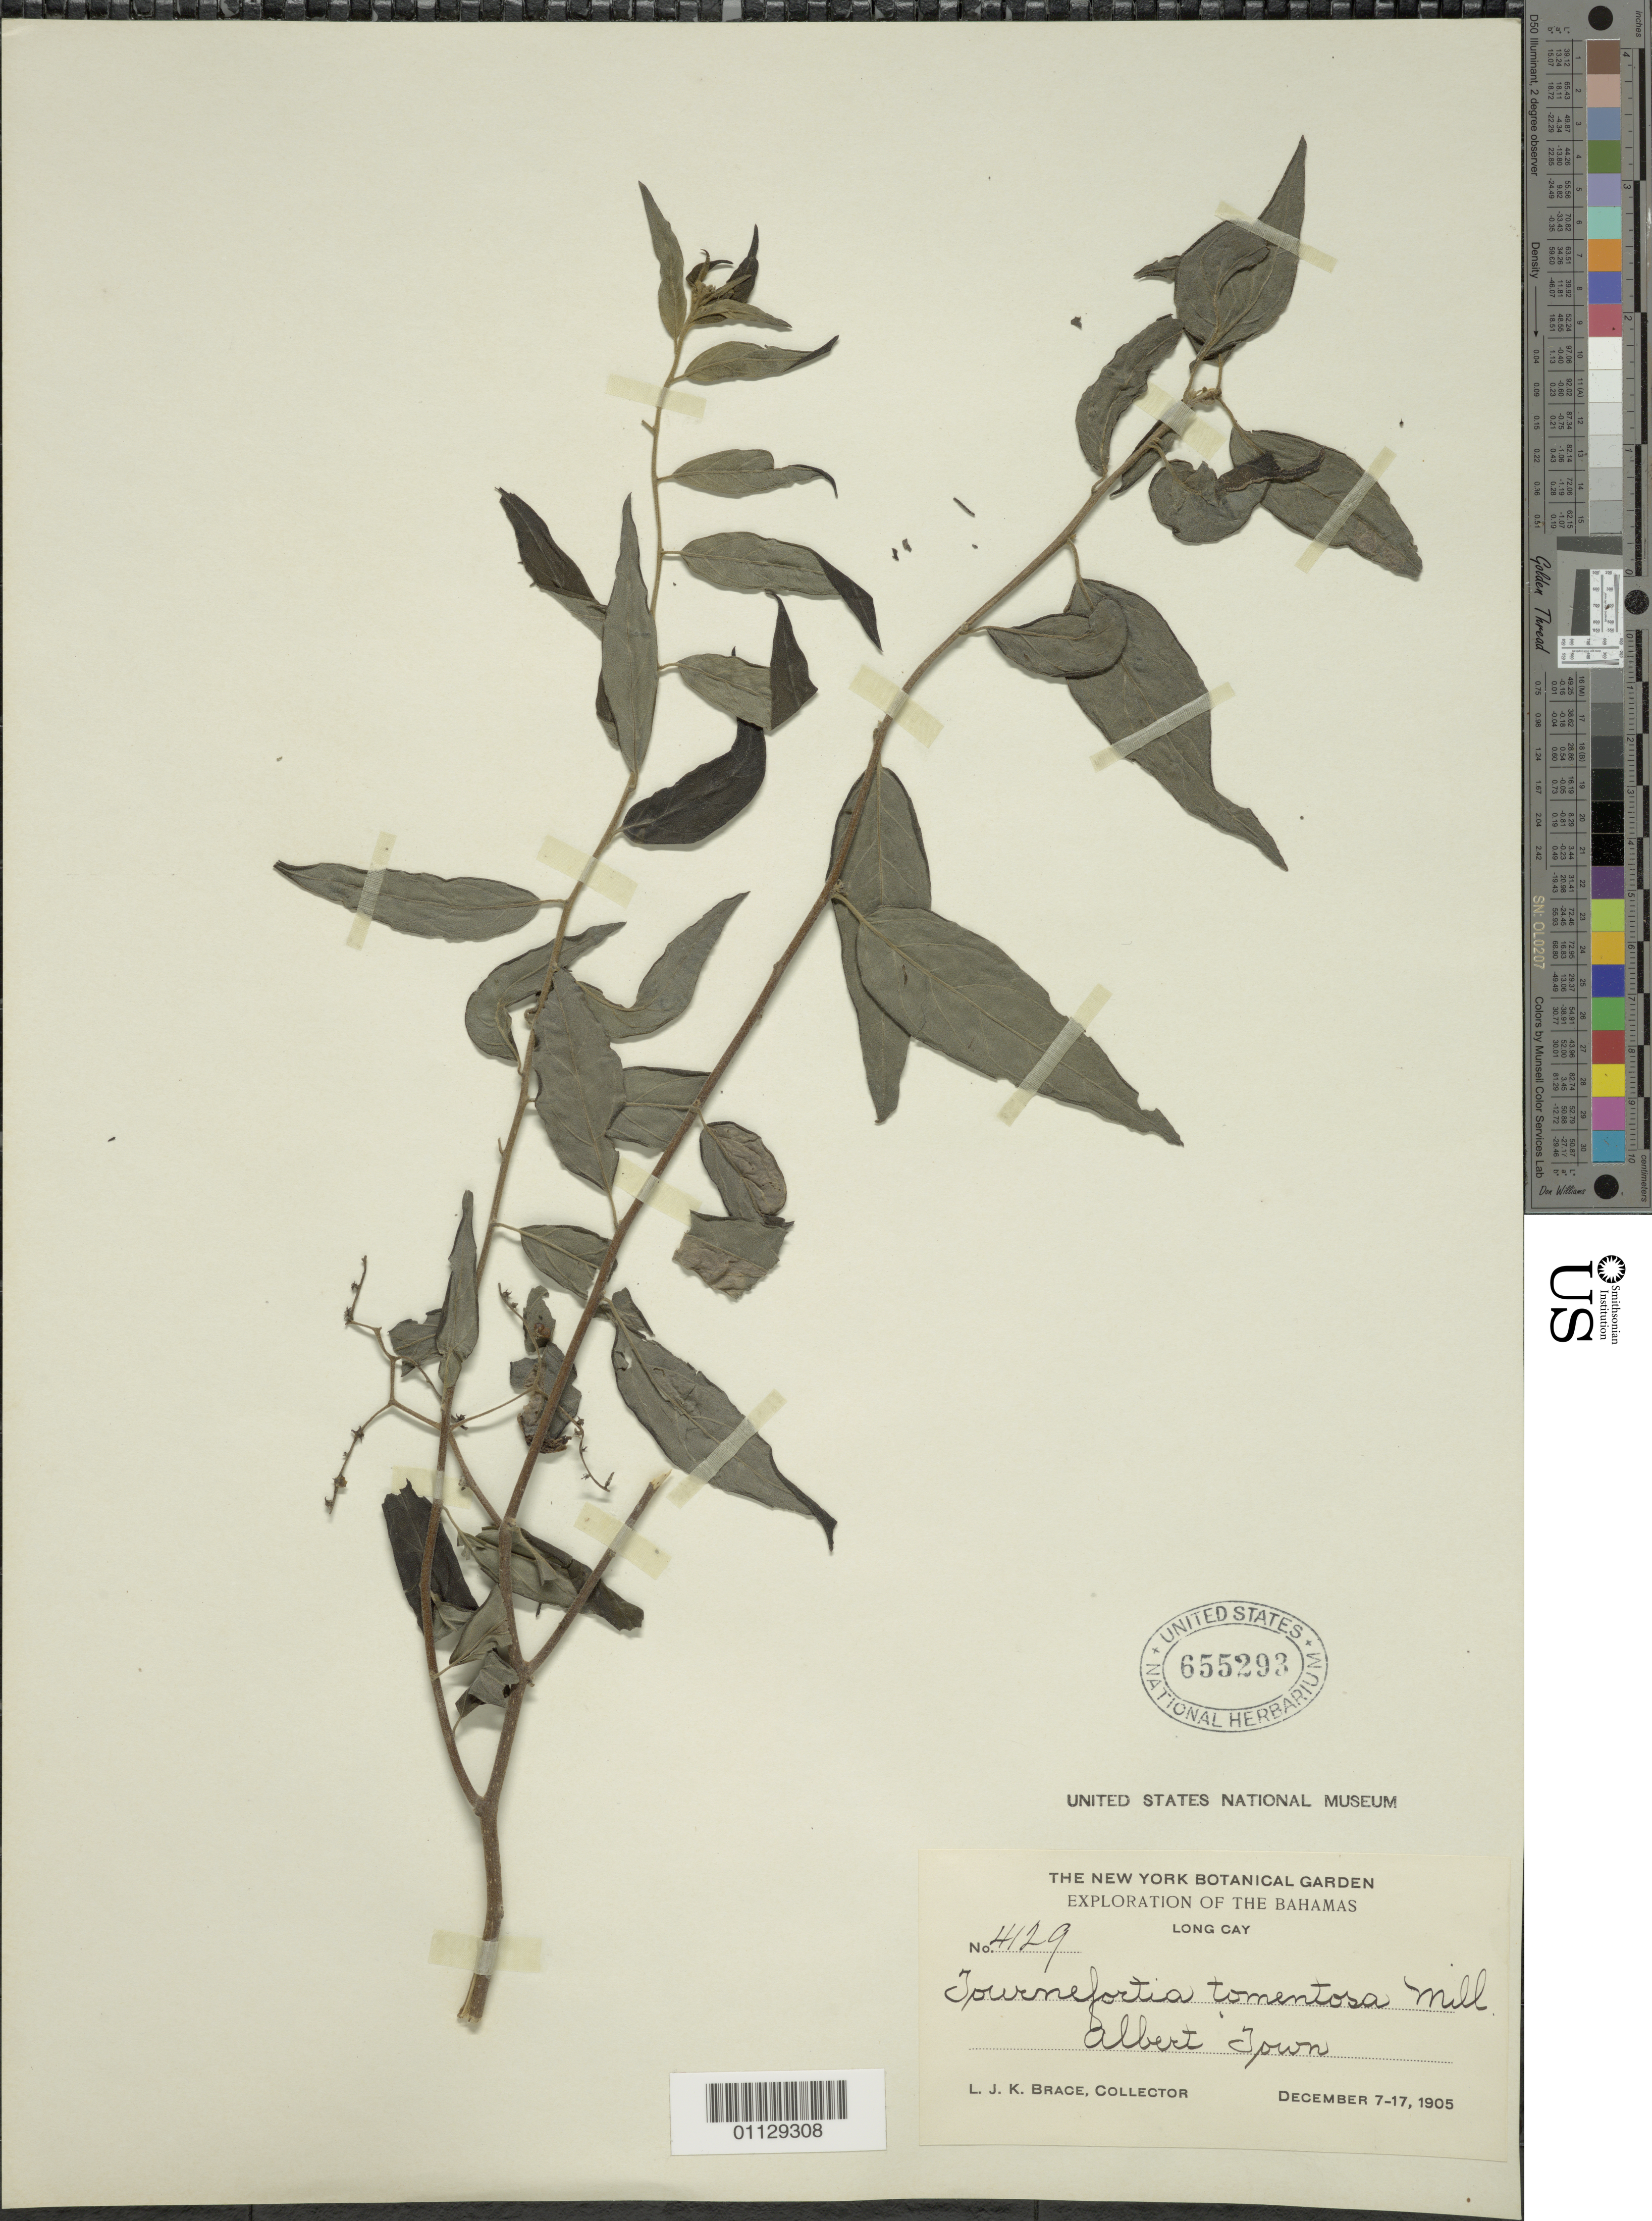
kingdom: Plantae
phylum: Tracheophyta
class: Magnoliopsida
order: Boraginales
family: Heliotropiaceae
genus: Tournefortia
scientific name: Tournefortia tomentosa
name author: Mill.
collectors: L. J. K. Brace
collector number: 4129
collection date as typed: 07 Nov 1905 to 17 Dec 1905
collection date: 1905-11-07/1905-12-17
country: Bahamas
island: Long Cay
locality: Albert Town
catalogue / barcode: US 655293